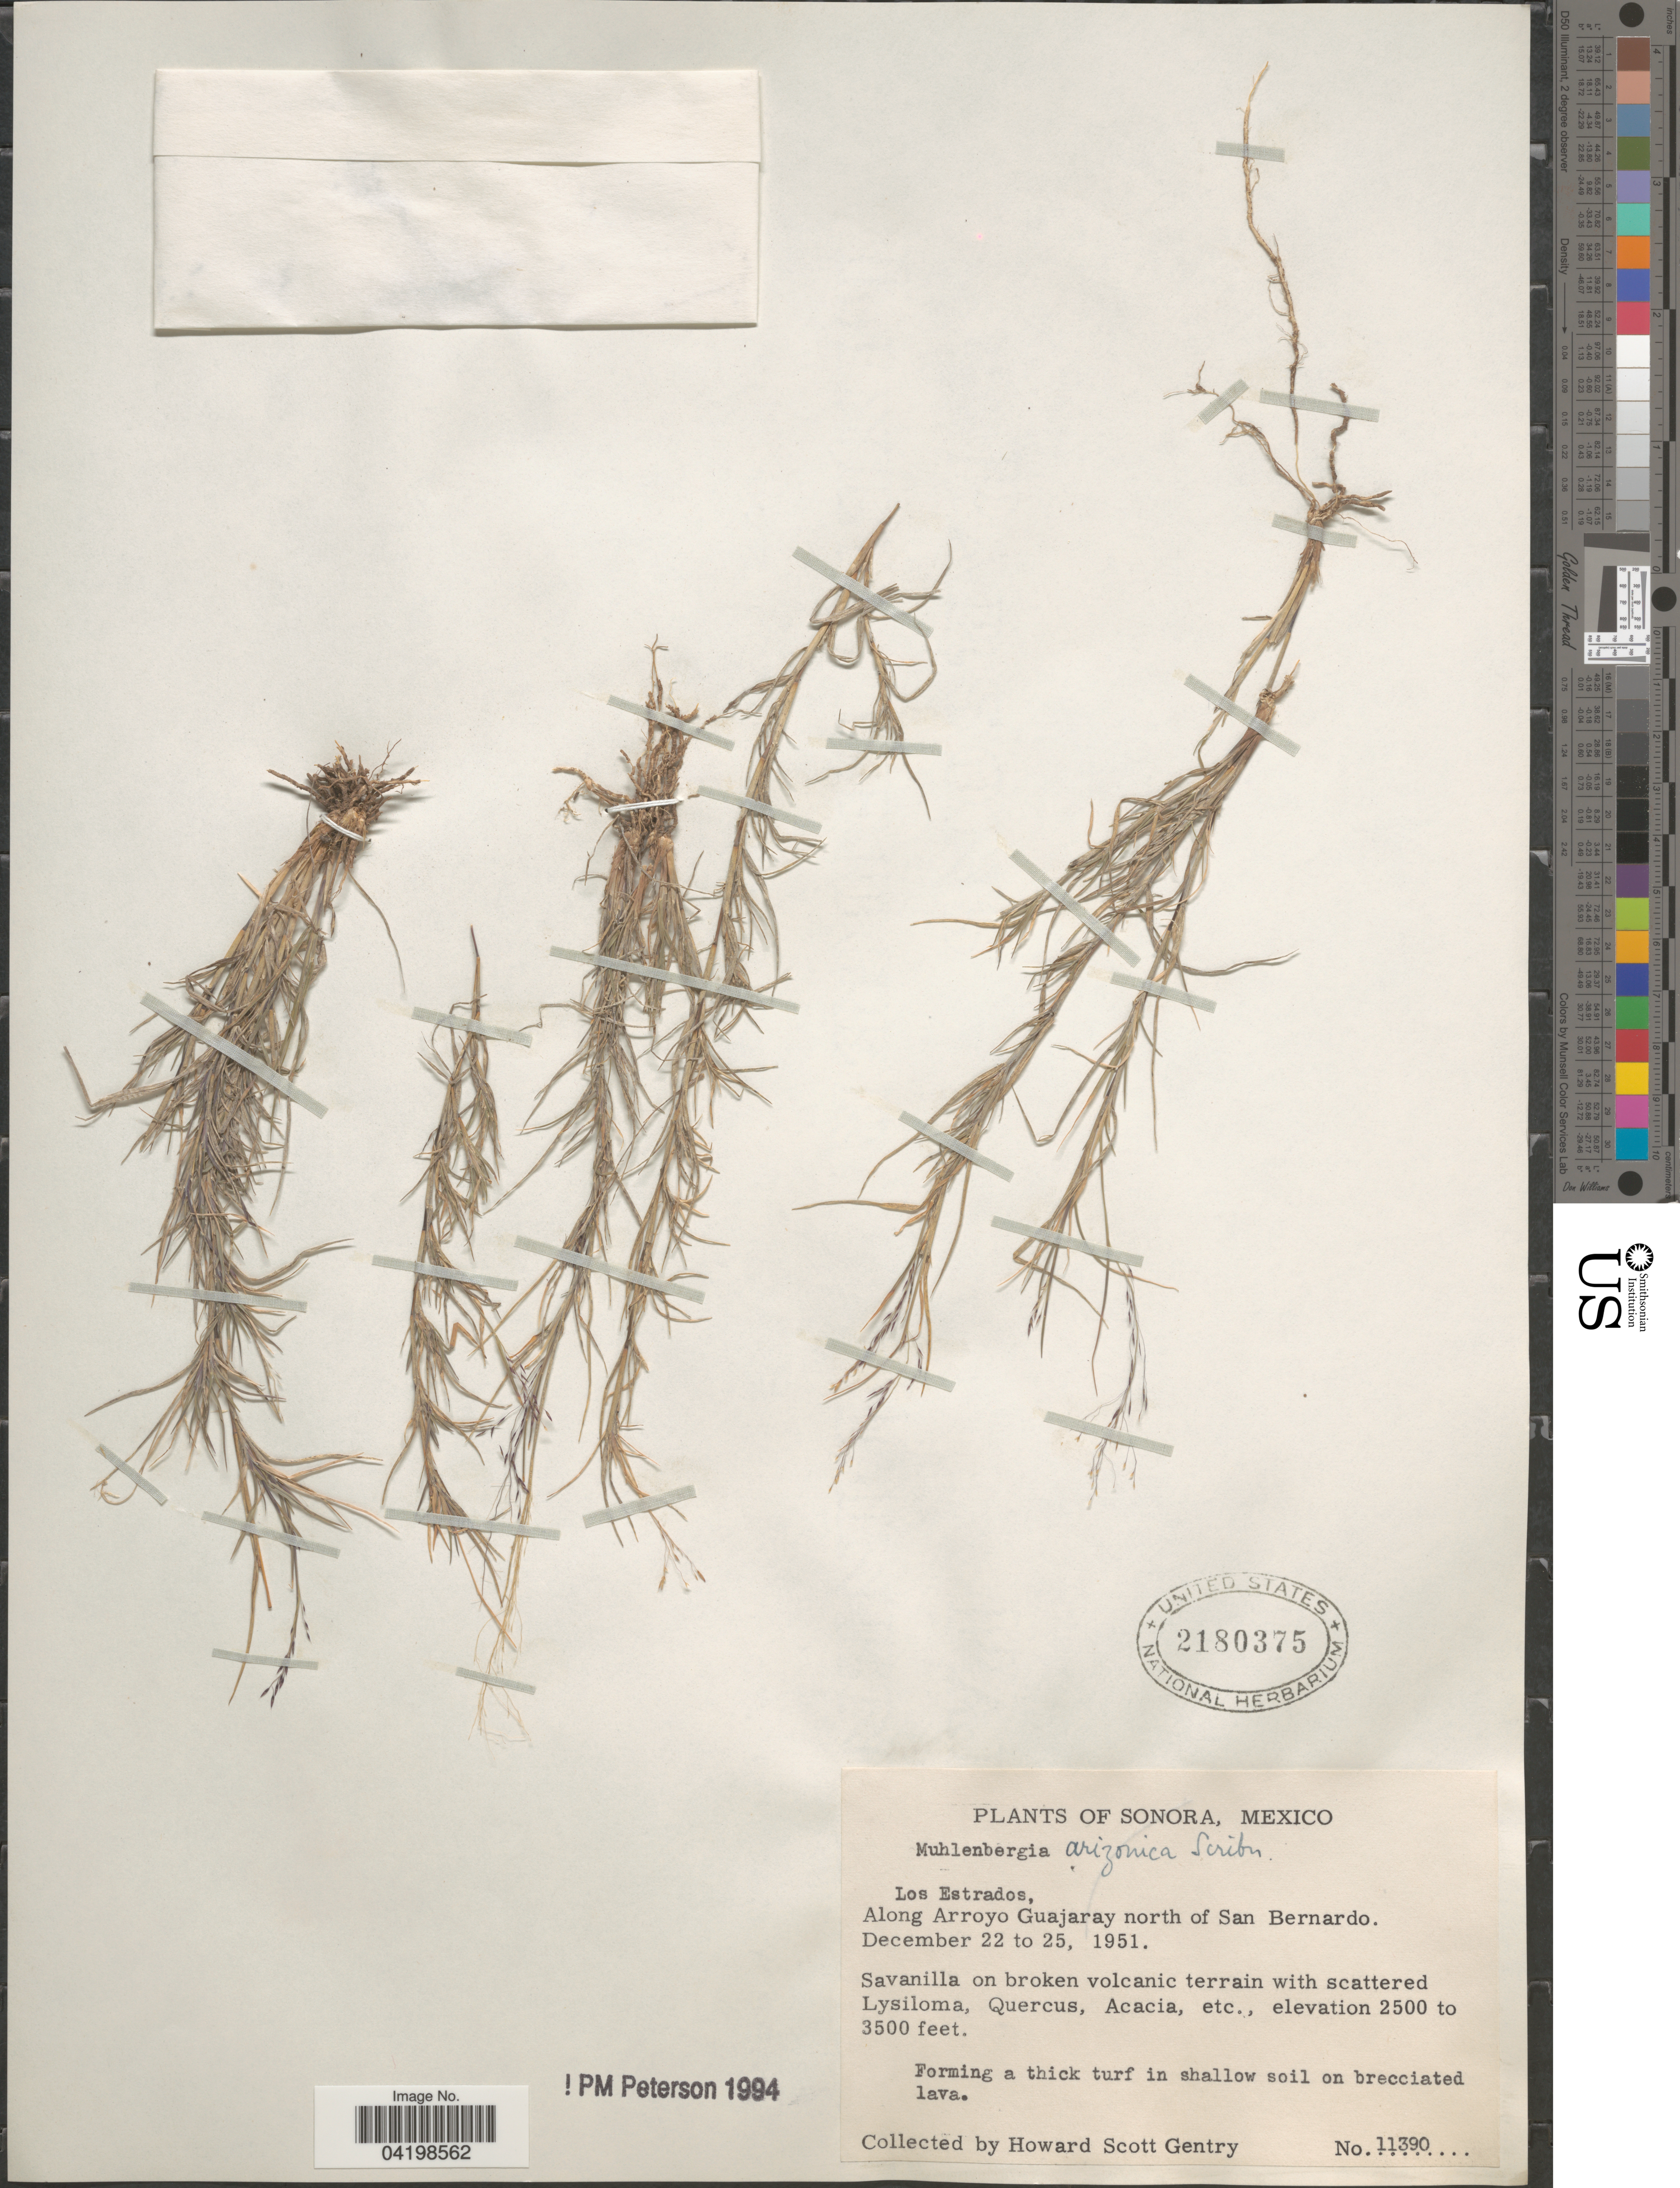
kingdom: Plantae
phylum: Tracheophyta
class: Liliopsida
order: Poales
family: Poaceae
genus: Muhlenbergia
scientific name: Muhlenbergia arizonica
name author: Scribn.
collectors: H. S. Gentry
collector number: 11390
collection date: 1951-12-22/1951-12-25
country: Mexico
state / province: Sonora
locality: Los Estrados, Along Arroyo Guajaray north of San Bernardo.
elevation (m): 762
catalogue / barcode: US 2180375